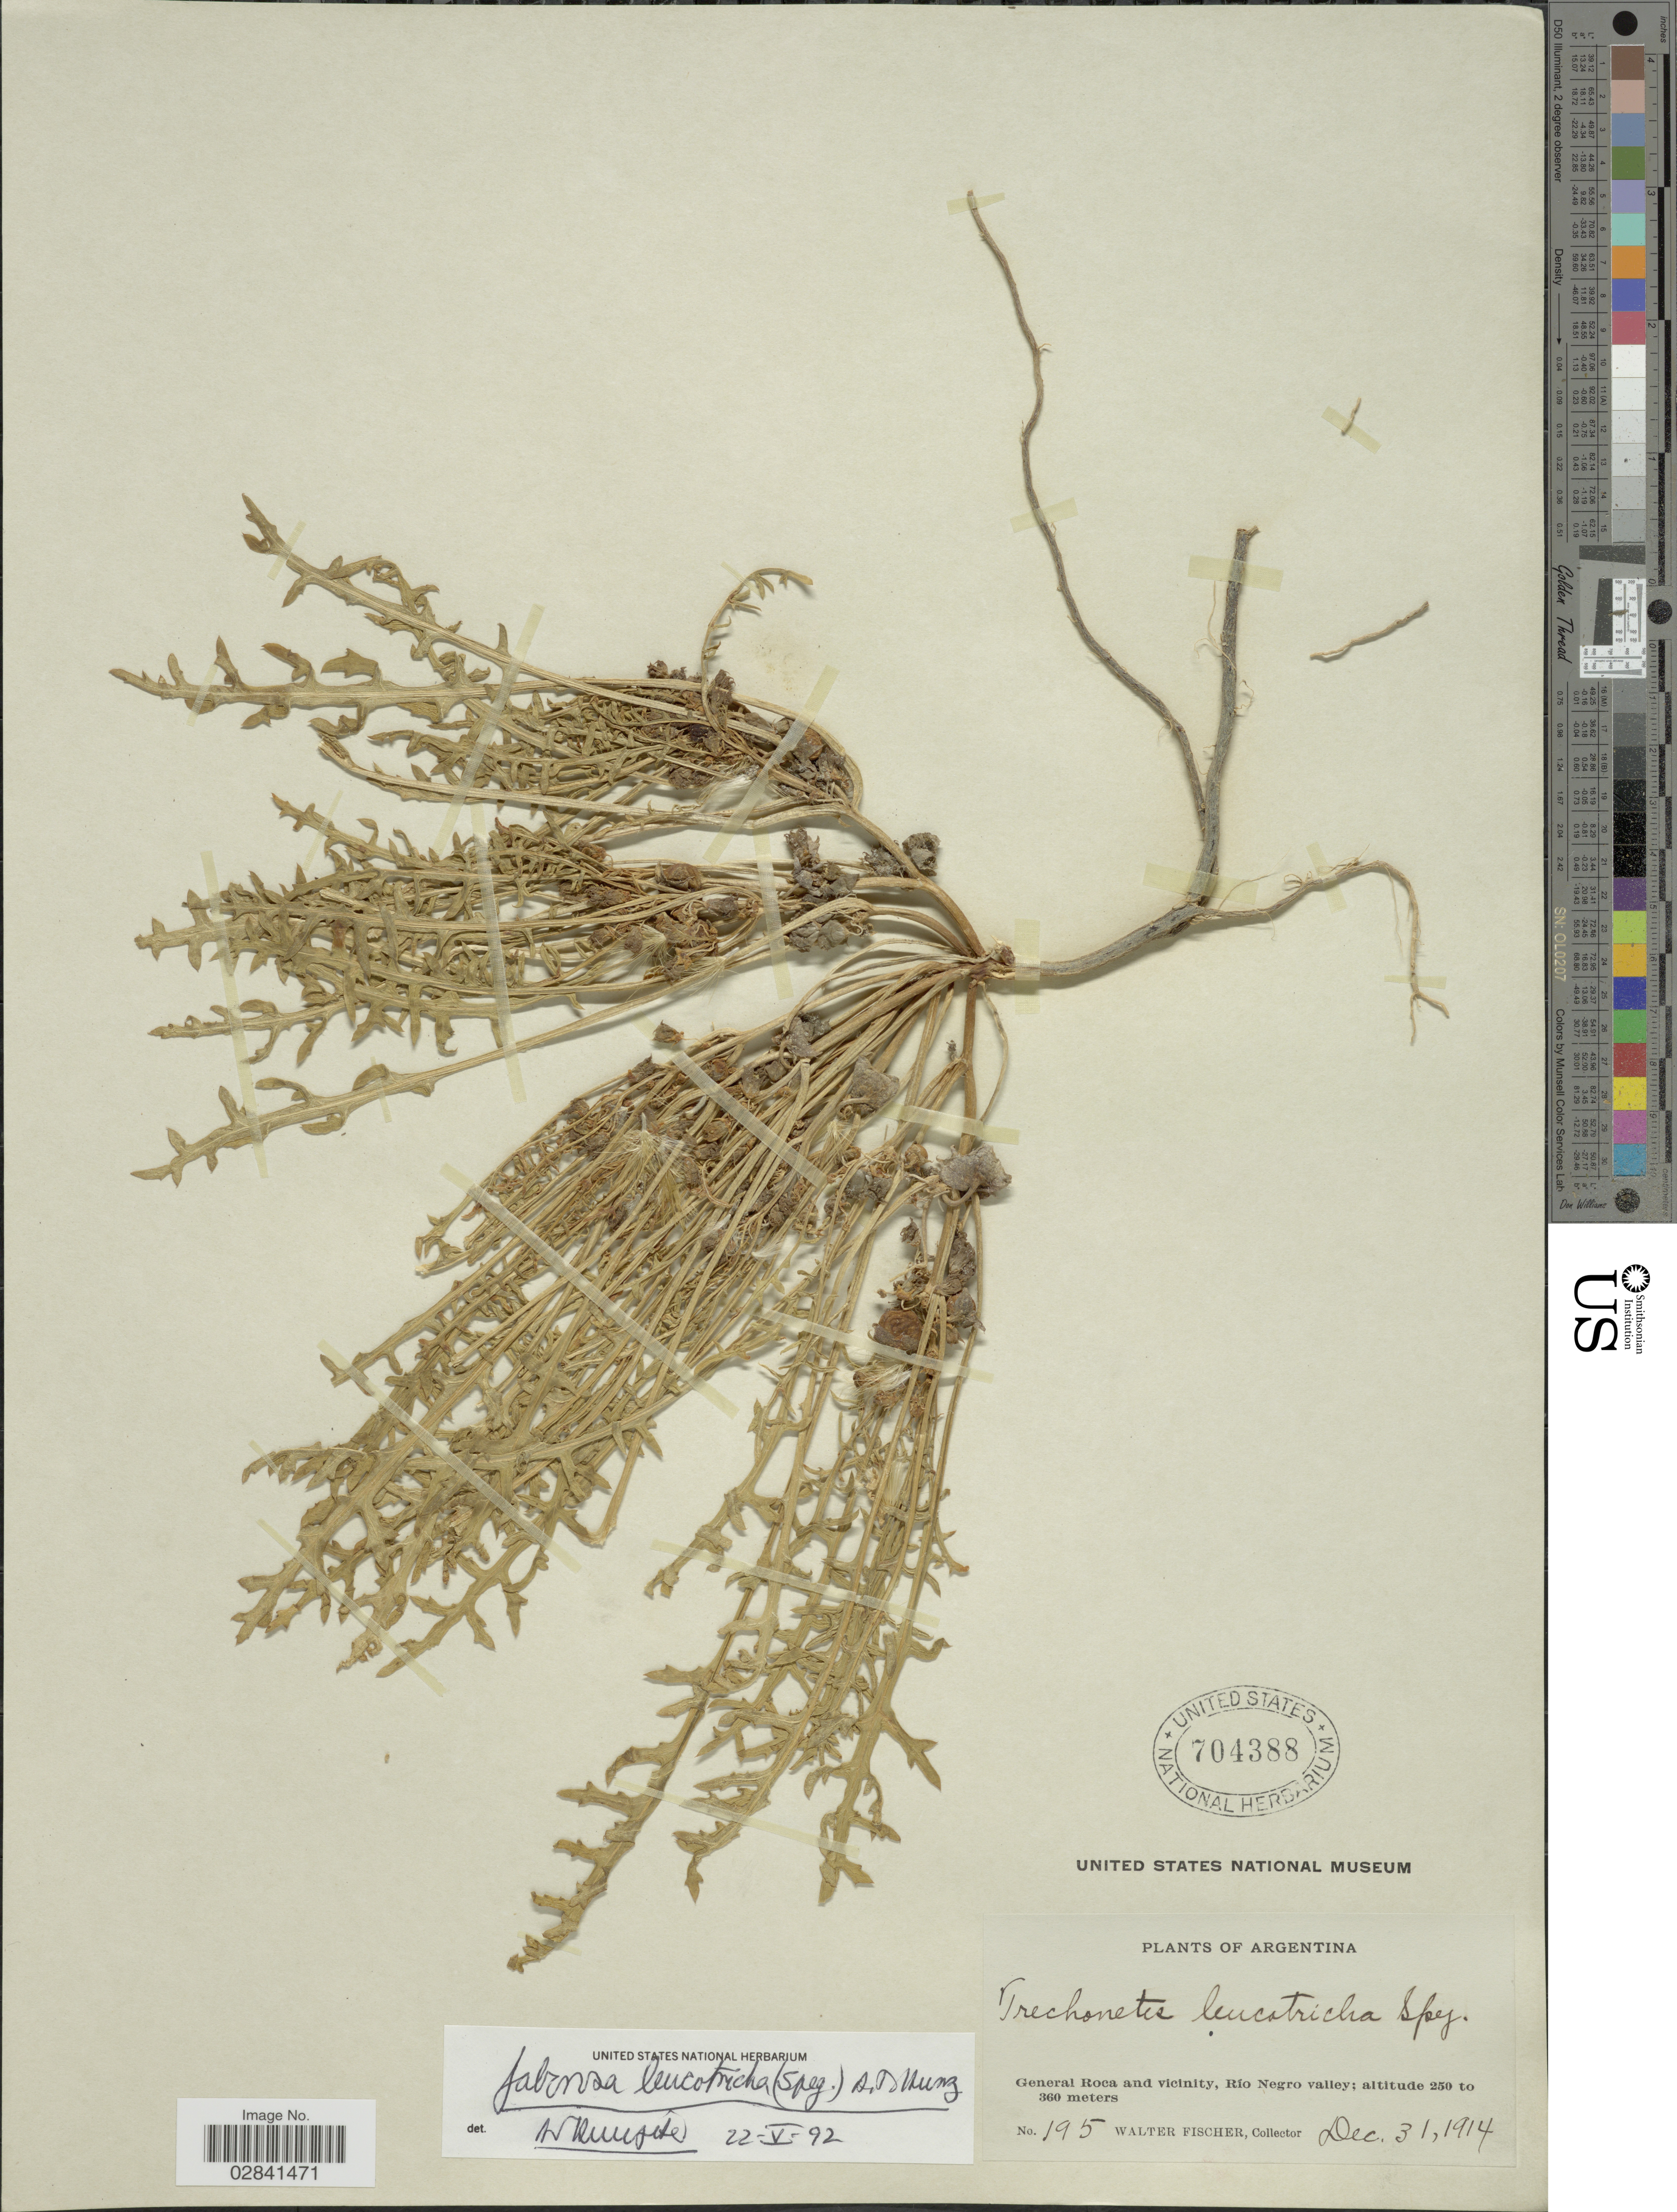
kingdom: Plantae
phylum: Tracheophyta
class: Magnoliopsida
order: Solanales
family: Solanaceae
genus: Jaborosa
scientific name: Jaborosa leucotricha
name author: (Speg.) Hunz.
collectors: W. Fischer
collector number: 195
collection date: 1914-12-31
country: Argentina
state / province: Rio Negro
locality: General Roca and vicinity, Río Negro valley.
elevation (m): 250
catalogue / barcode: US 704388